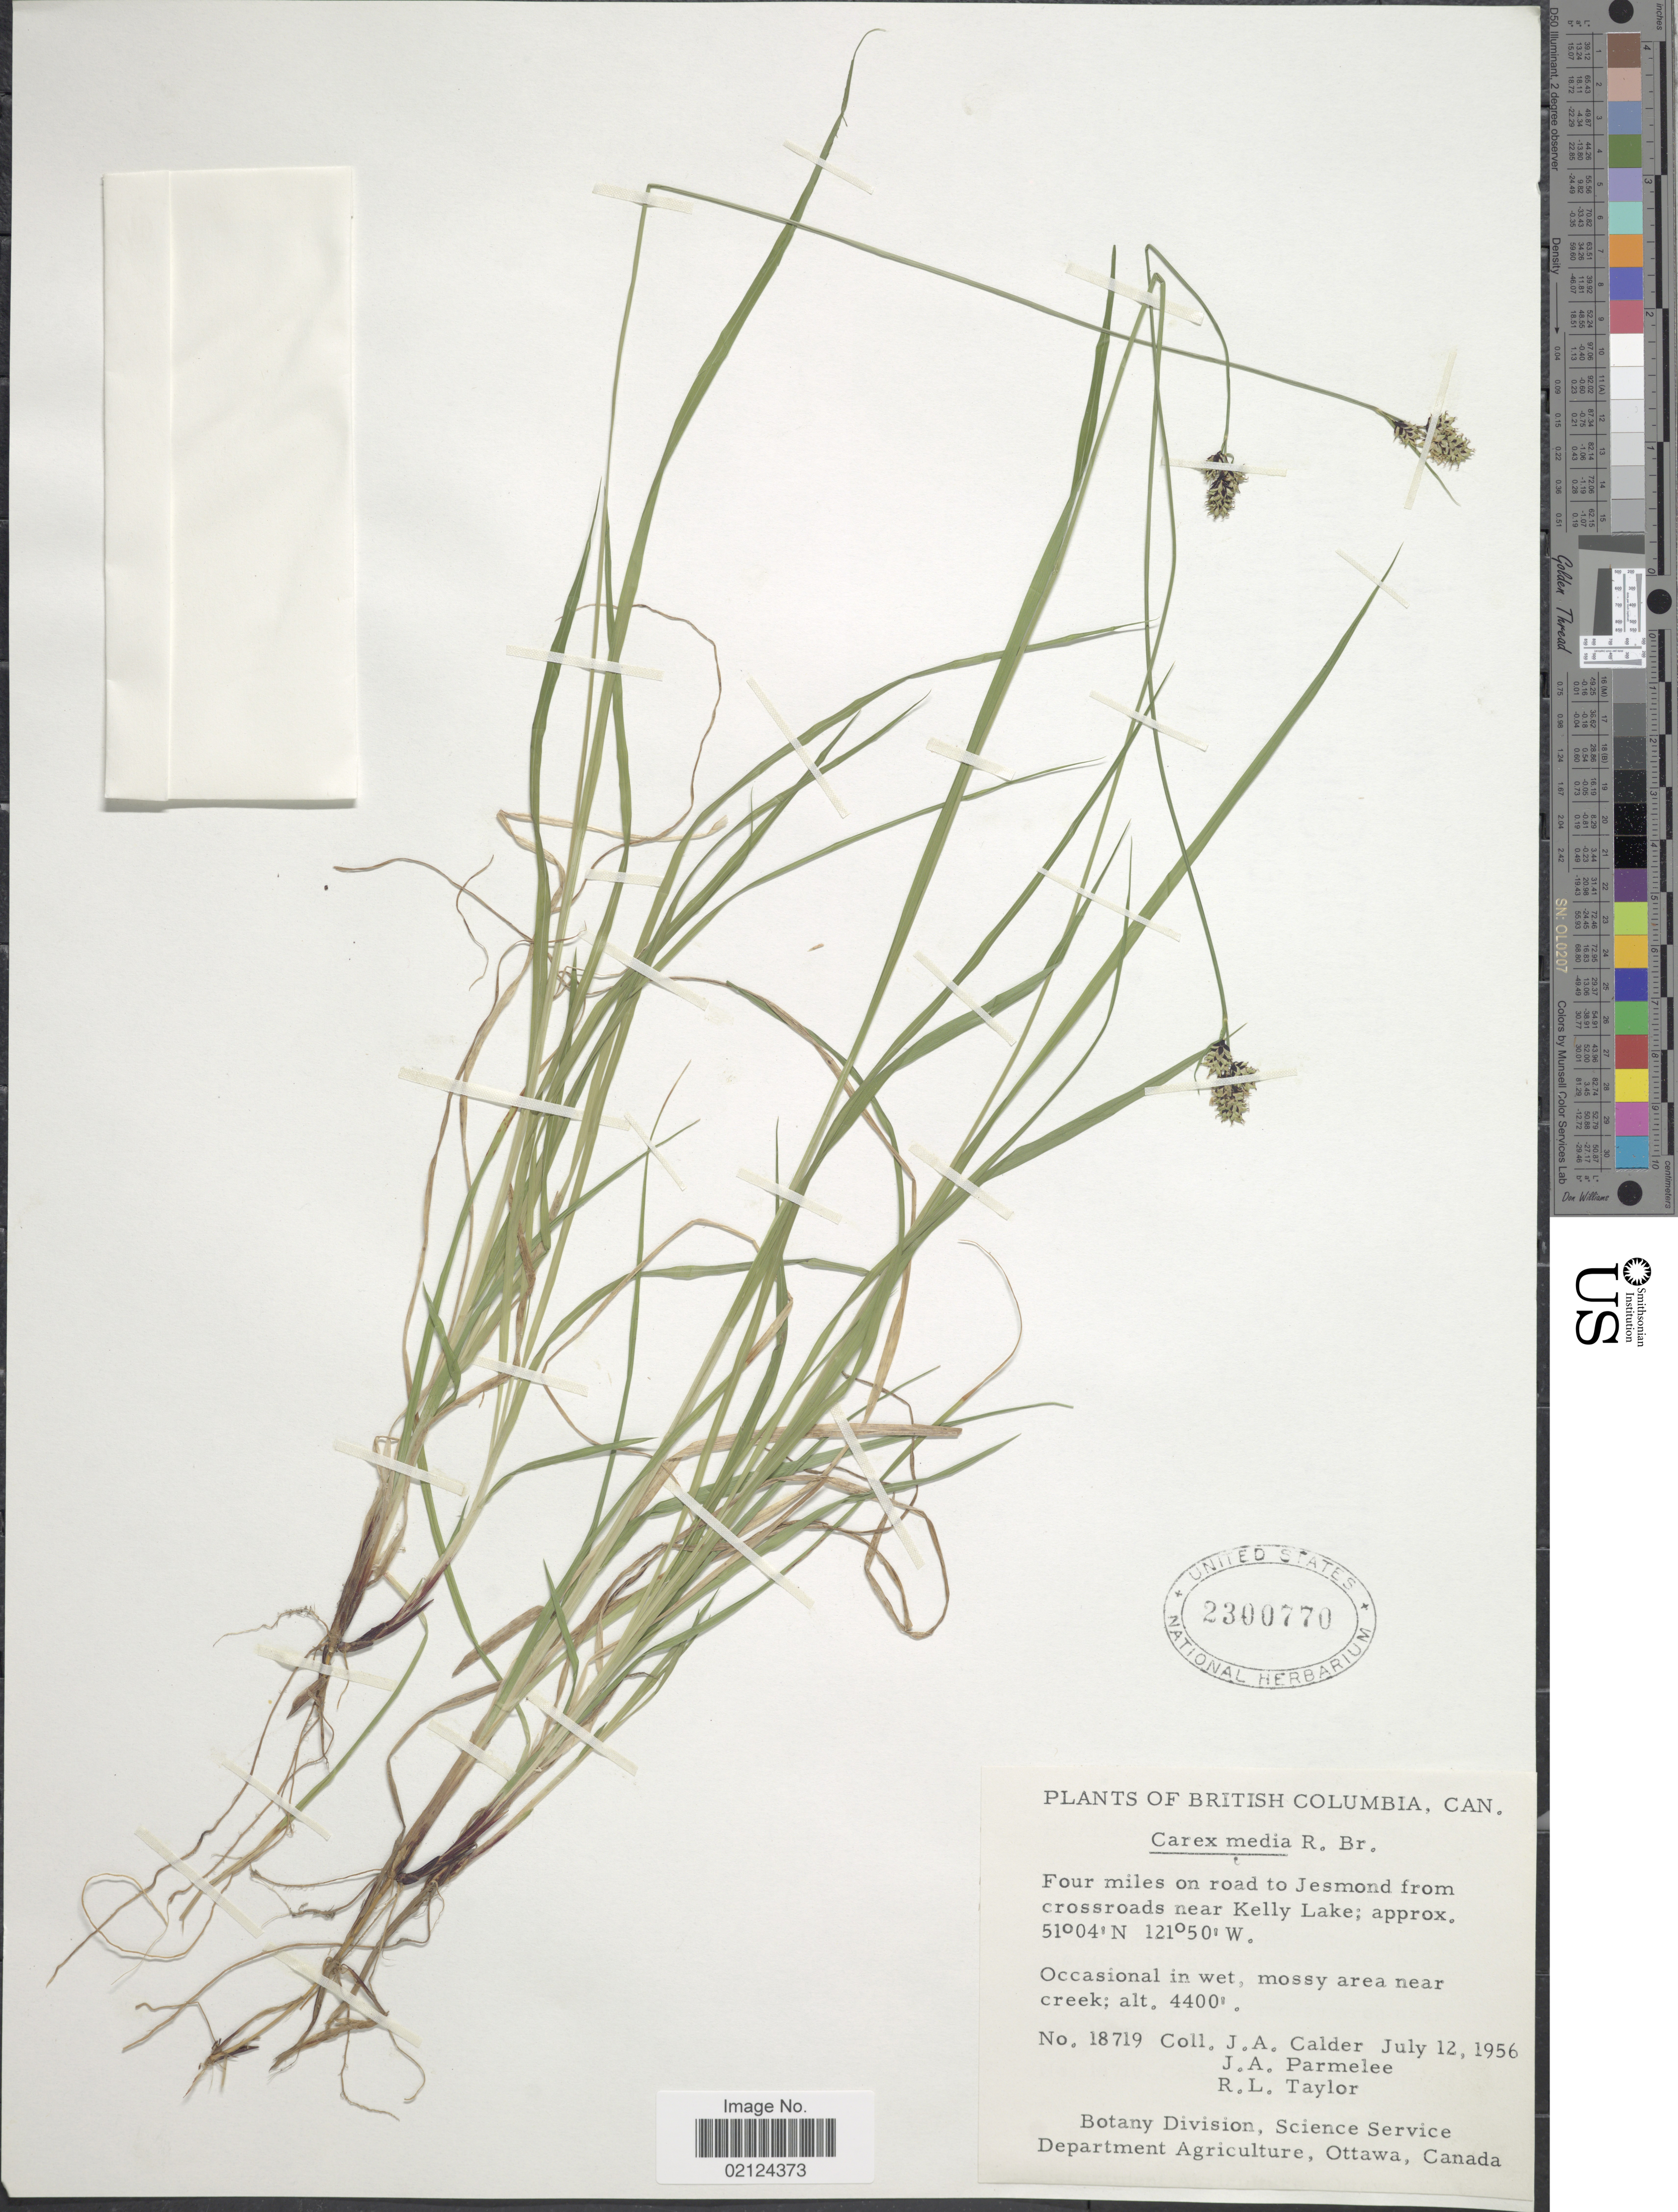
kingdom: Plantae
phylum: Tracheophyta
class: Liliopsida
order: Poales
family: Cyperaceae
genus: Carex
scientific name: Carex media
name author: R. Br.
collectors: J. A. Calder, J. A. Parmelee & R. Taylor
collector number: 18719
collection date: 1956-07-12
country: Canada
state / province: British Columbia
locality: Four miles on road to Jesmond from crossroads near Kelly Lake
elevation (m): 1341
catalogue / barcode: US 2300770